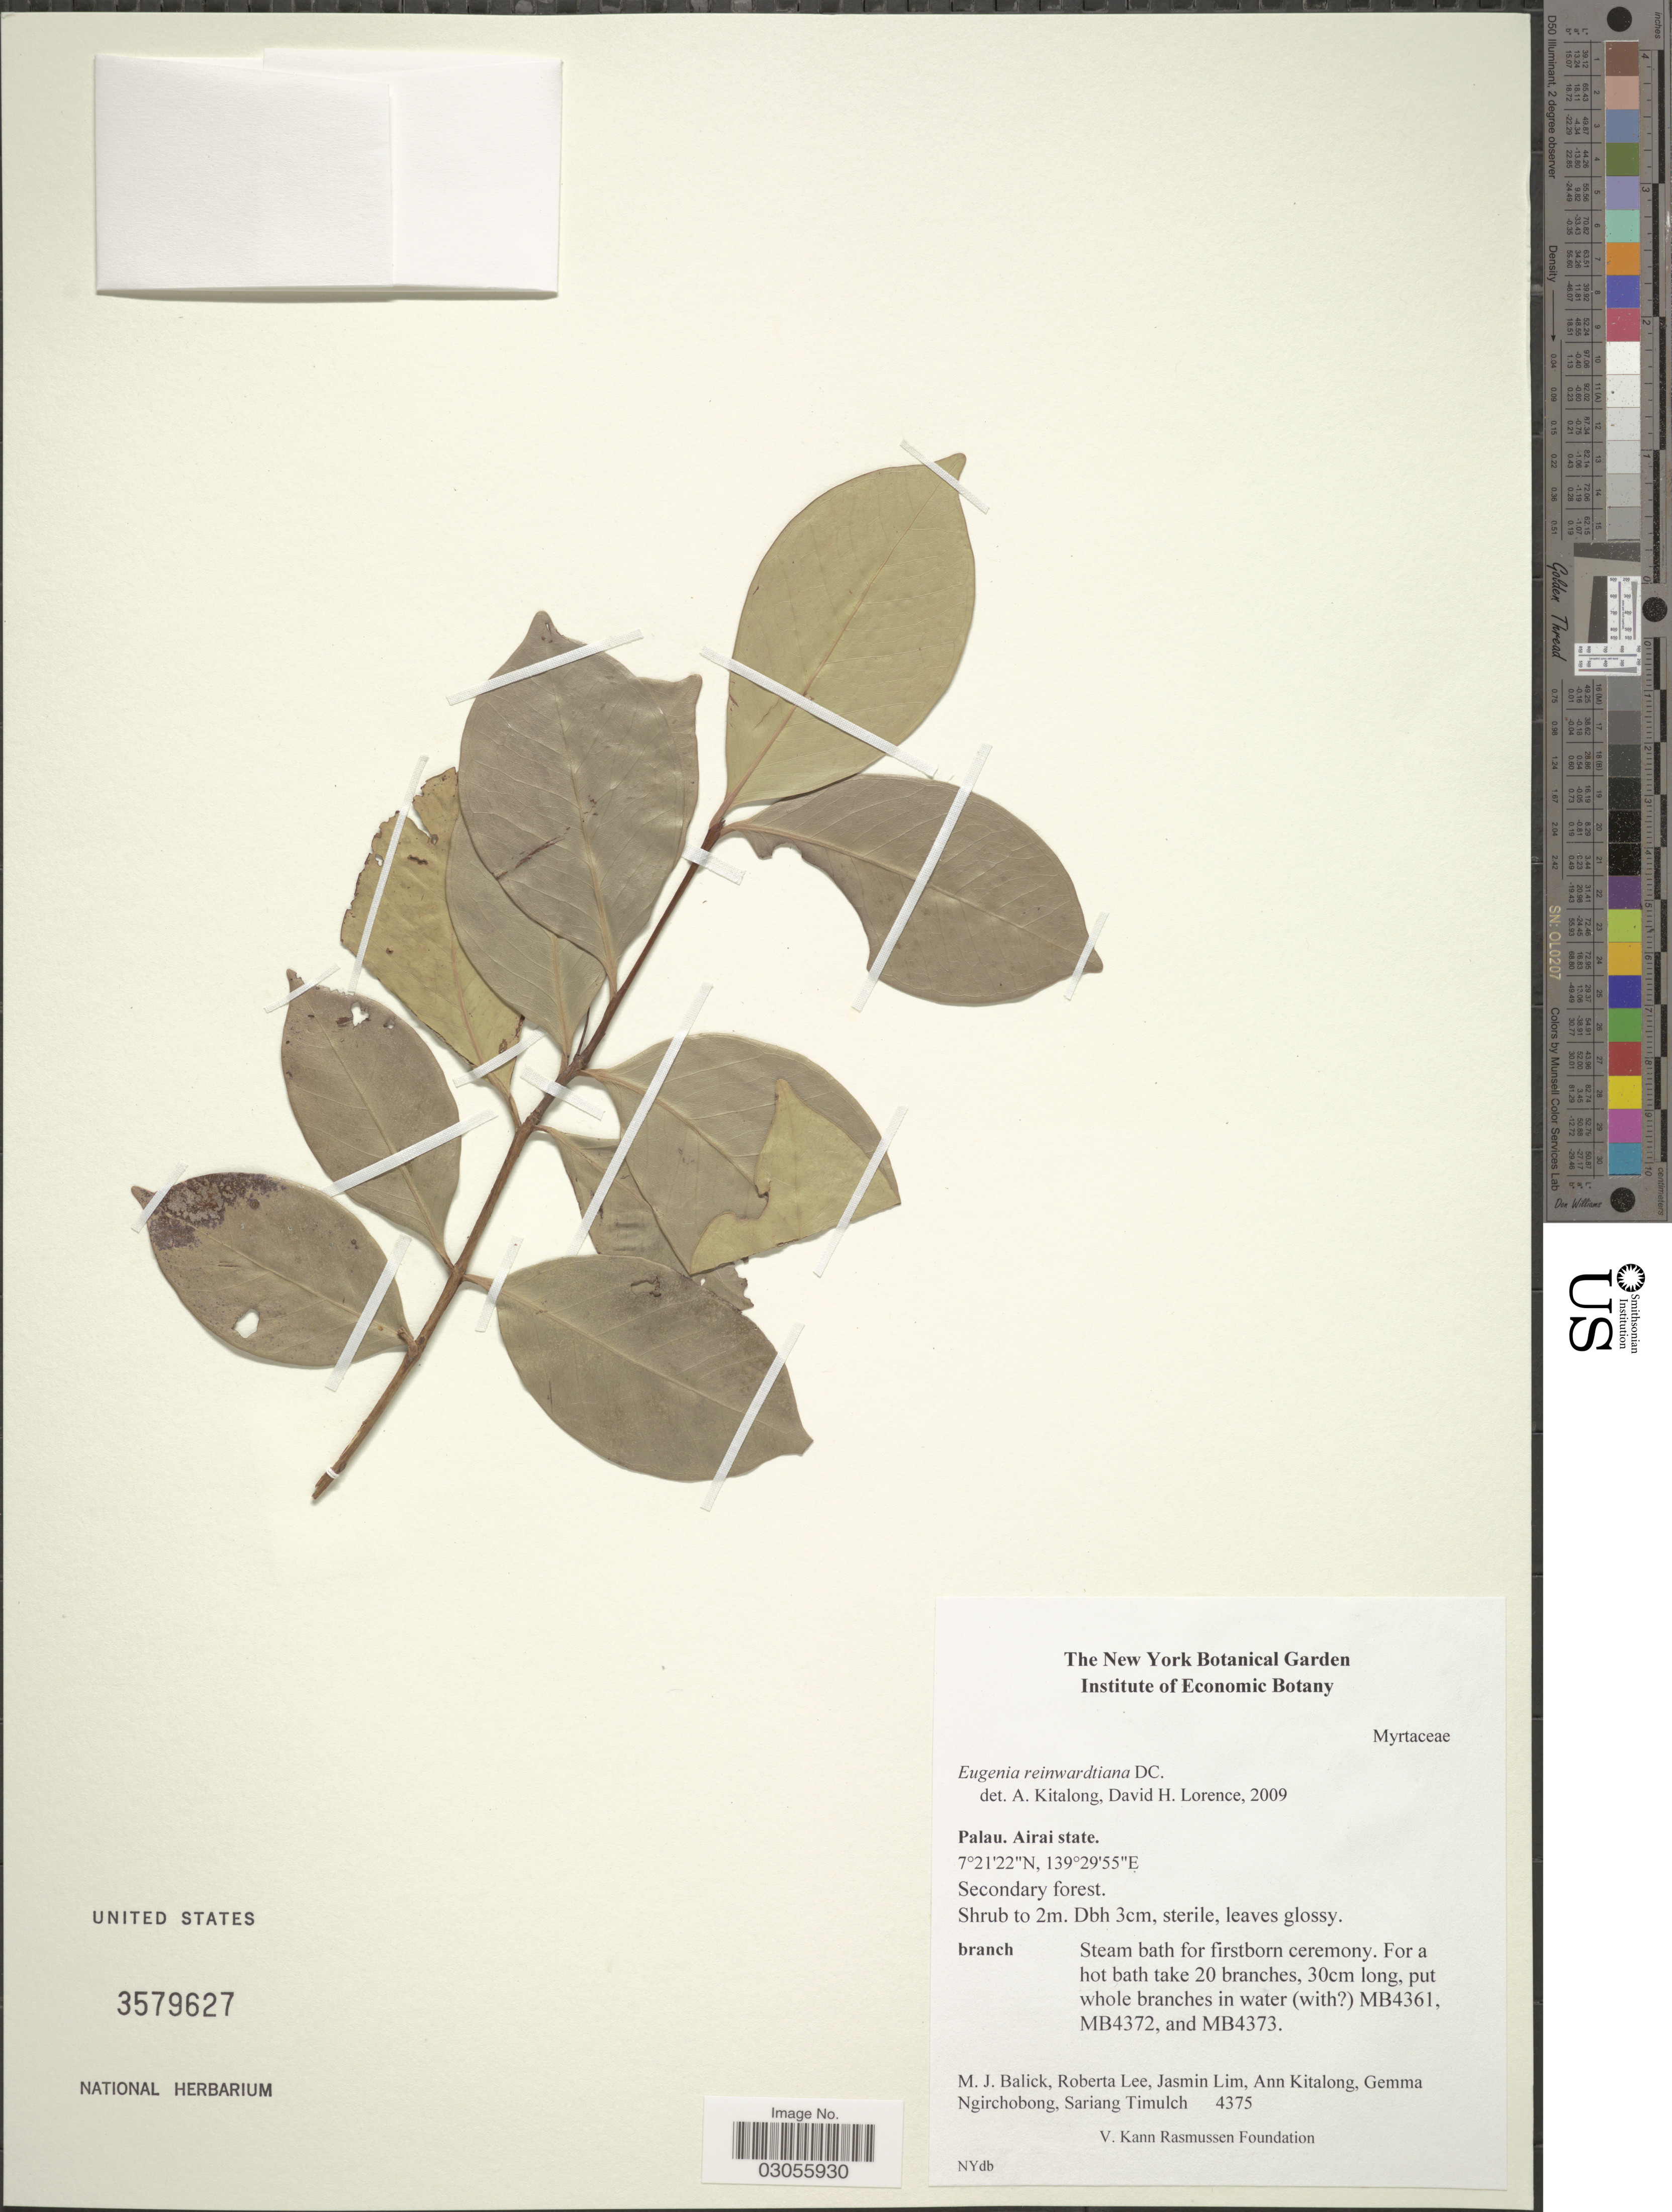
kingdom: Plantae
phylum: Tracheophyta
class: Magnoliopsida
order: Myrtales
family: Myrtaceae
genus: Eugenia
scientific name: Eugenia reinwardtiana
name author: (Blume) DC.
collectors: M. J. Balick, R. Lee, J. Lim, A. Kitalong & et al.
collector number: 4375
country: Palau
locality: Palau. Airai state.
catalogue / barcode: US 3579627